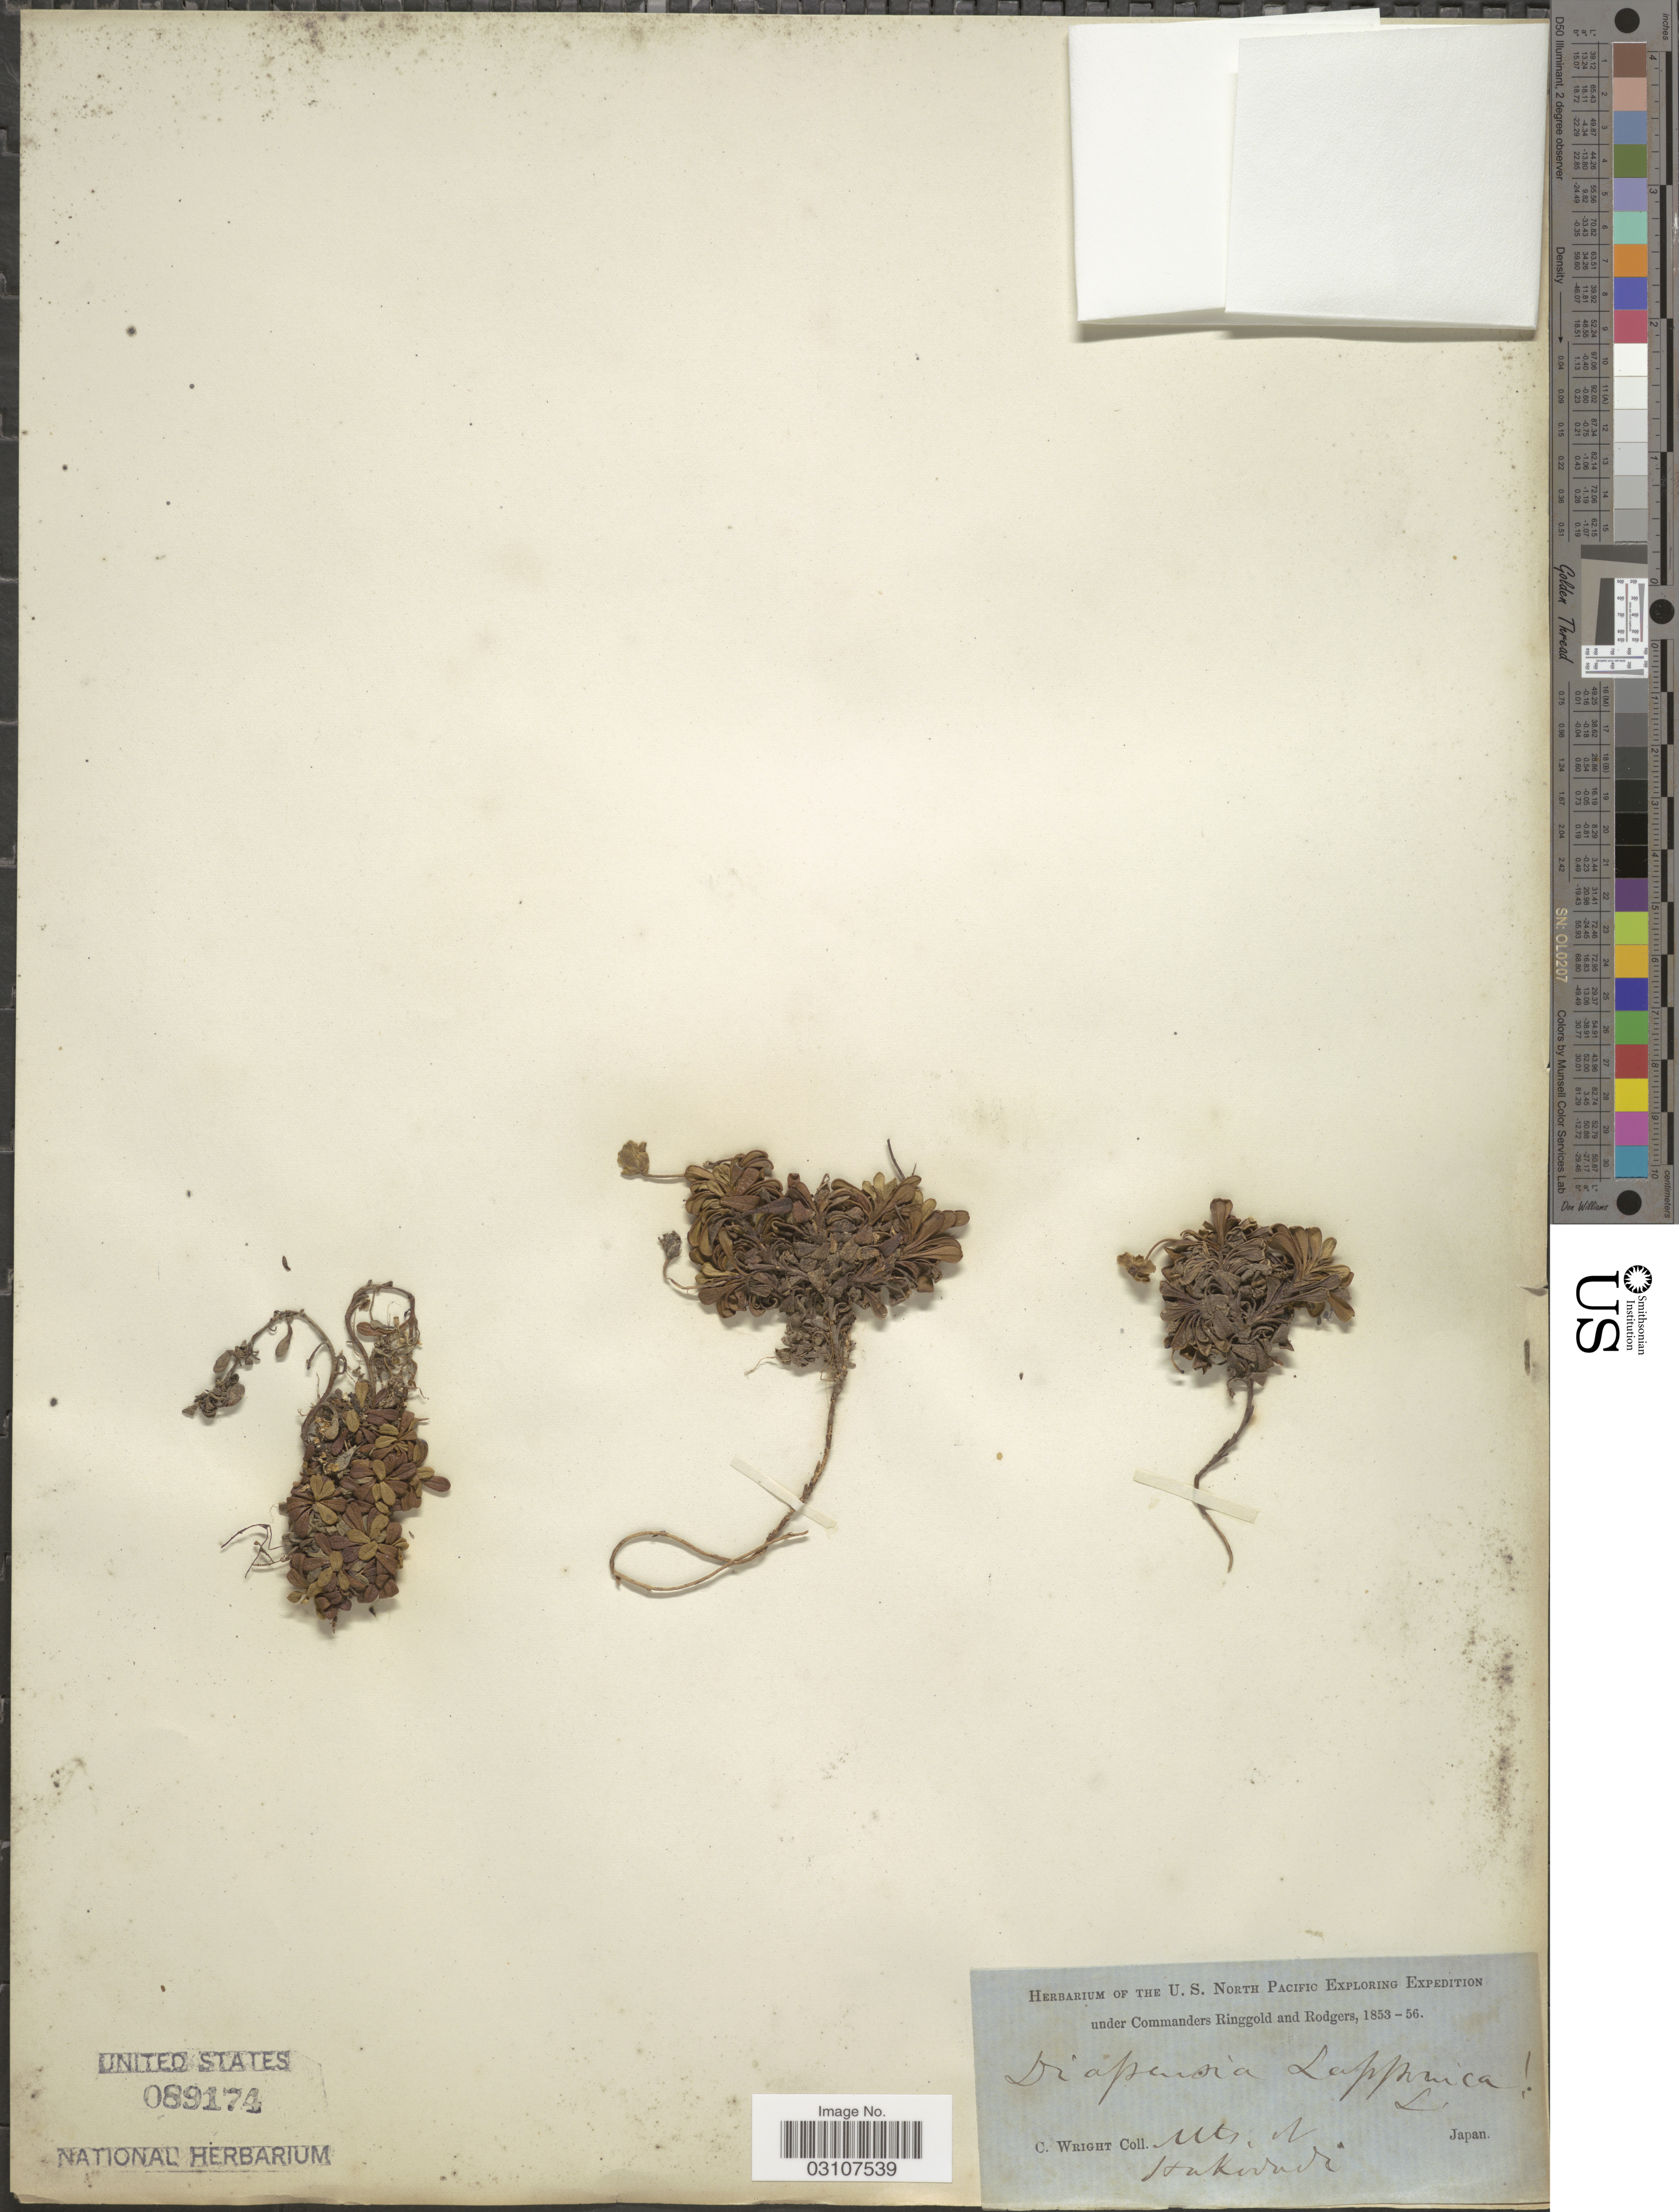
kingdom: Plantae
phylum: Tracheophyta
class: Magnoliopsida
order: Ericales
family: Diapensiaceae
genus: Diapensia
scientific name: Diapensia lapponica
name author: L.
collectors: C. Wright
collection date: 1853/1856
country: Japan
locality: Mts. of Hakodadi.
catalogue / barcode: US 89174